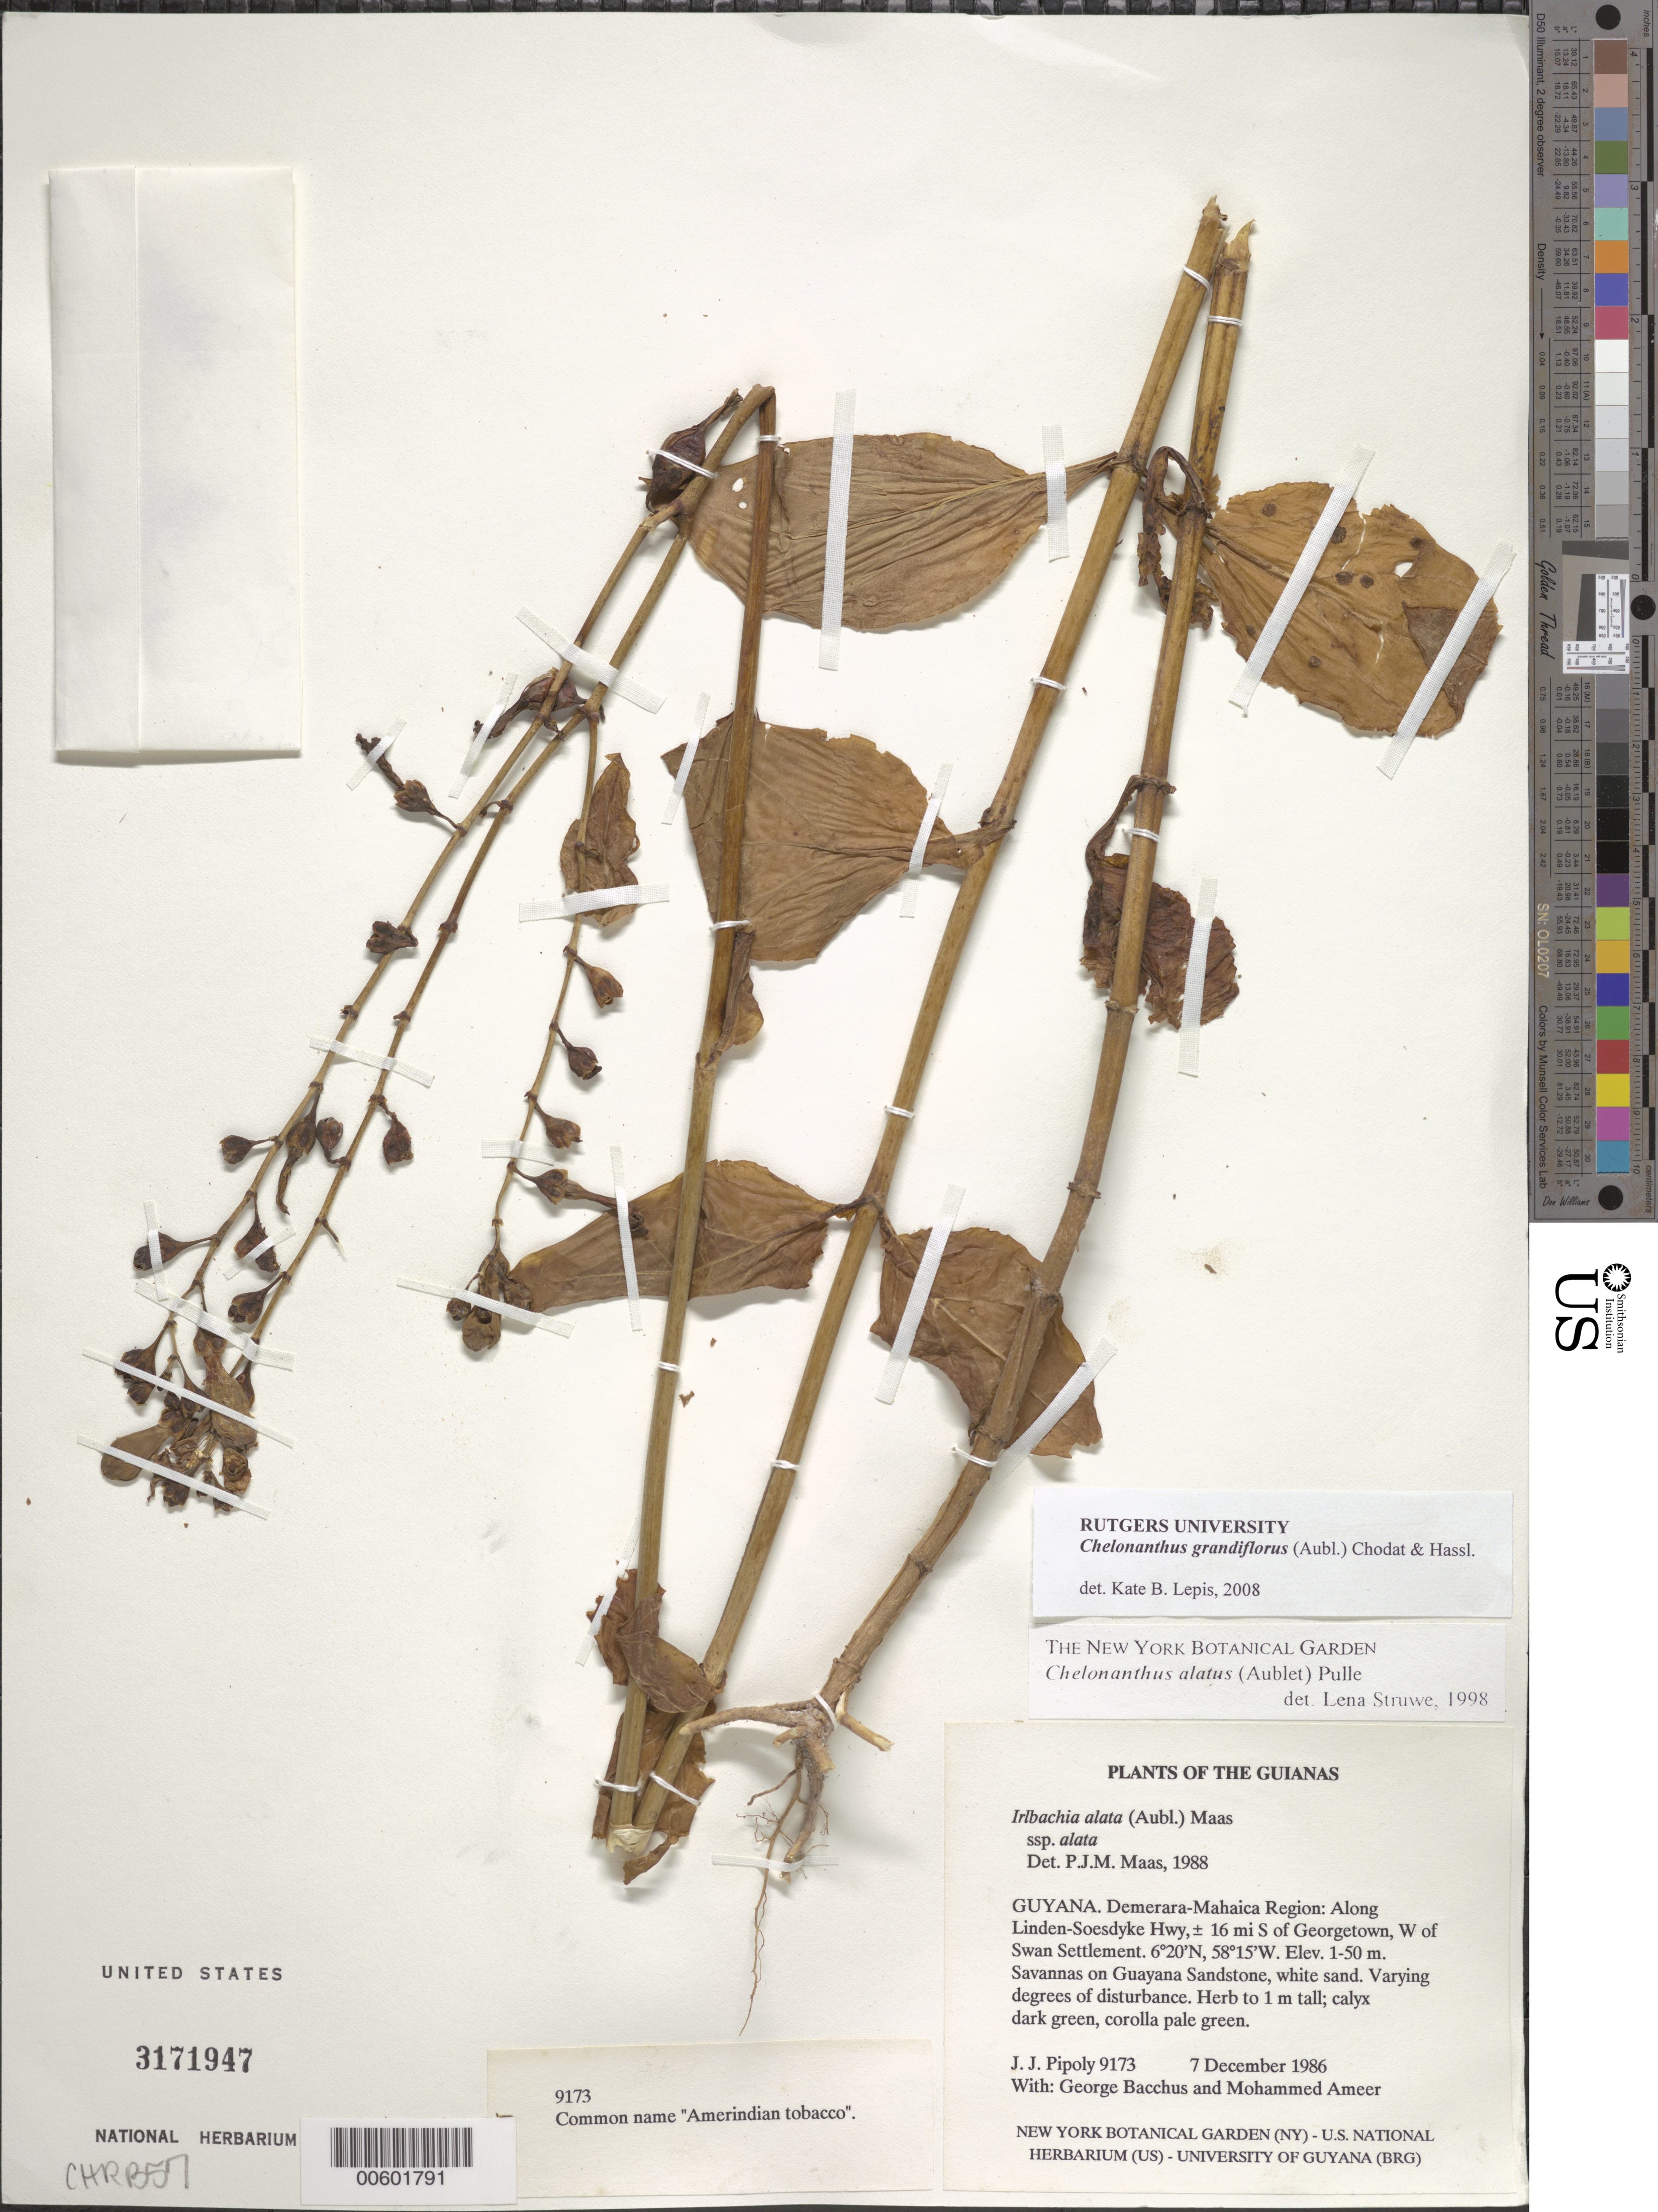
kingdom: Plantae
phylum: Tracheophyta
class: Magnoliopsida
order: Gentianales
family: Gentianaceae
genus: Chelonanthus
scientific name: Chelonanthus grandiflorus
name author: (Aubl.) Chodat & Hassl.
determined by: Lepis, Kate B.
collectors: J. J. Pipoly, G. Bacchus & M. Ameer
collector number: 9173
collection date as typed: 7 December 1986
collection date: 1986-12-07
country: Guyana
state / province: Demerara-Mahaica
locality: Along Linden-Soesdyke Hwy,± 16 mi S of Georgetown, W of Swan Settlement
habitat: Savannas on Guayana Sandstone, white sand. Varying degrees of disturbance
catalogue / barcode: US 3171947